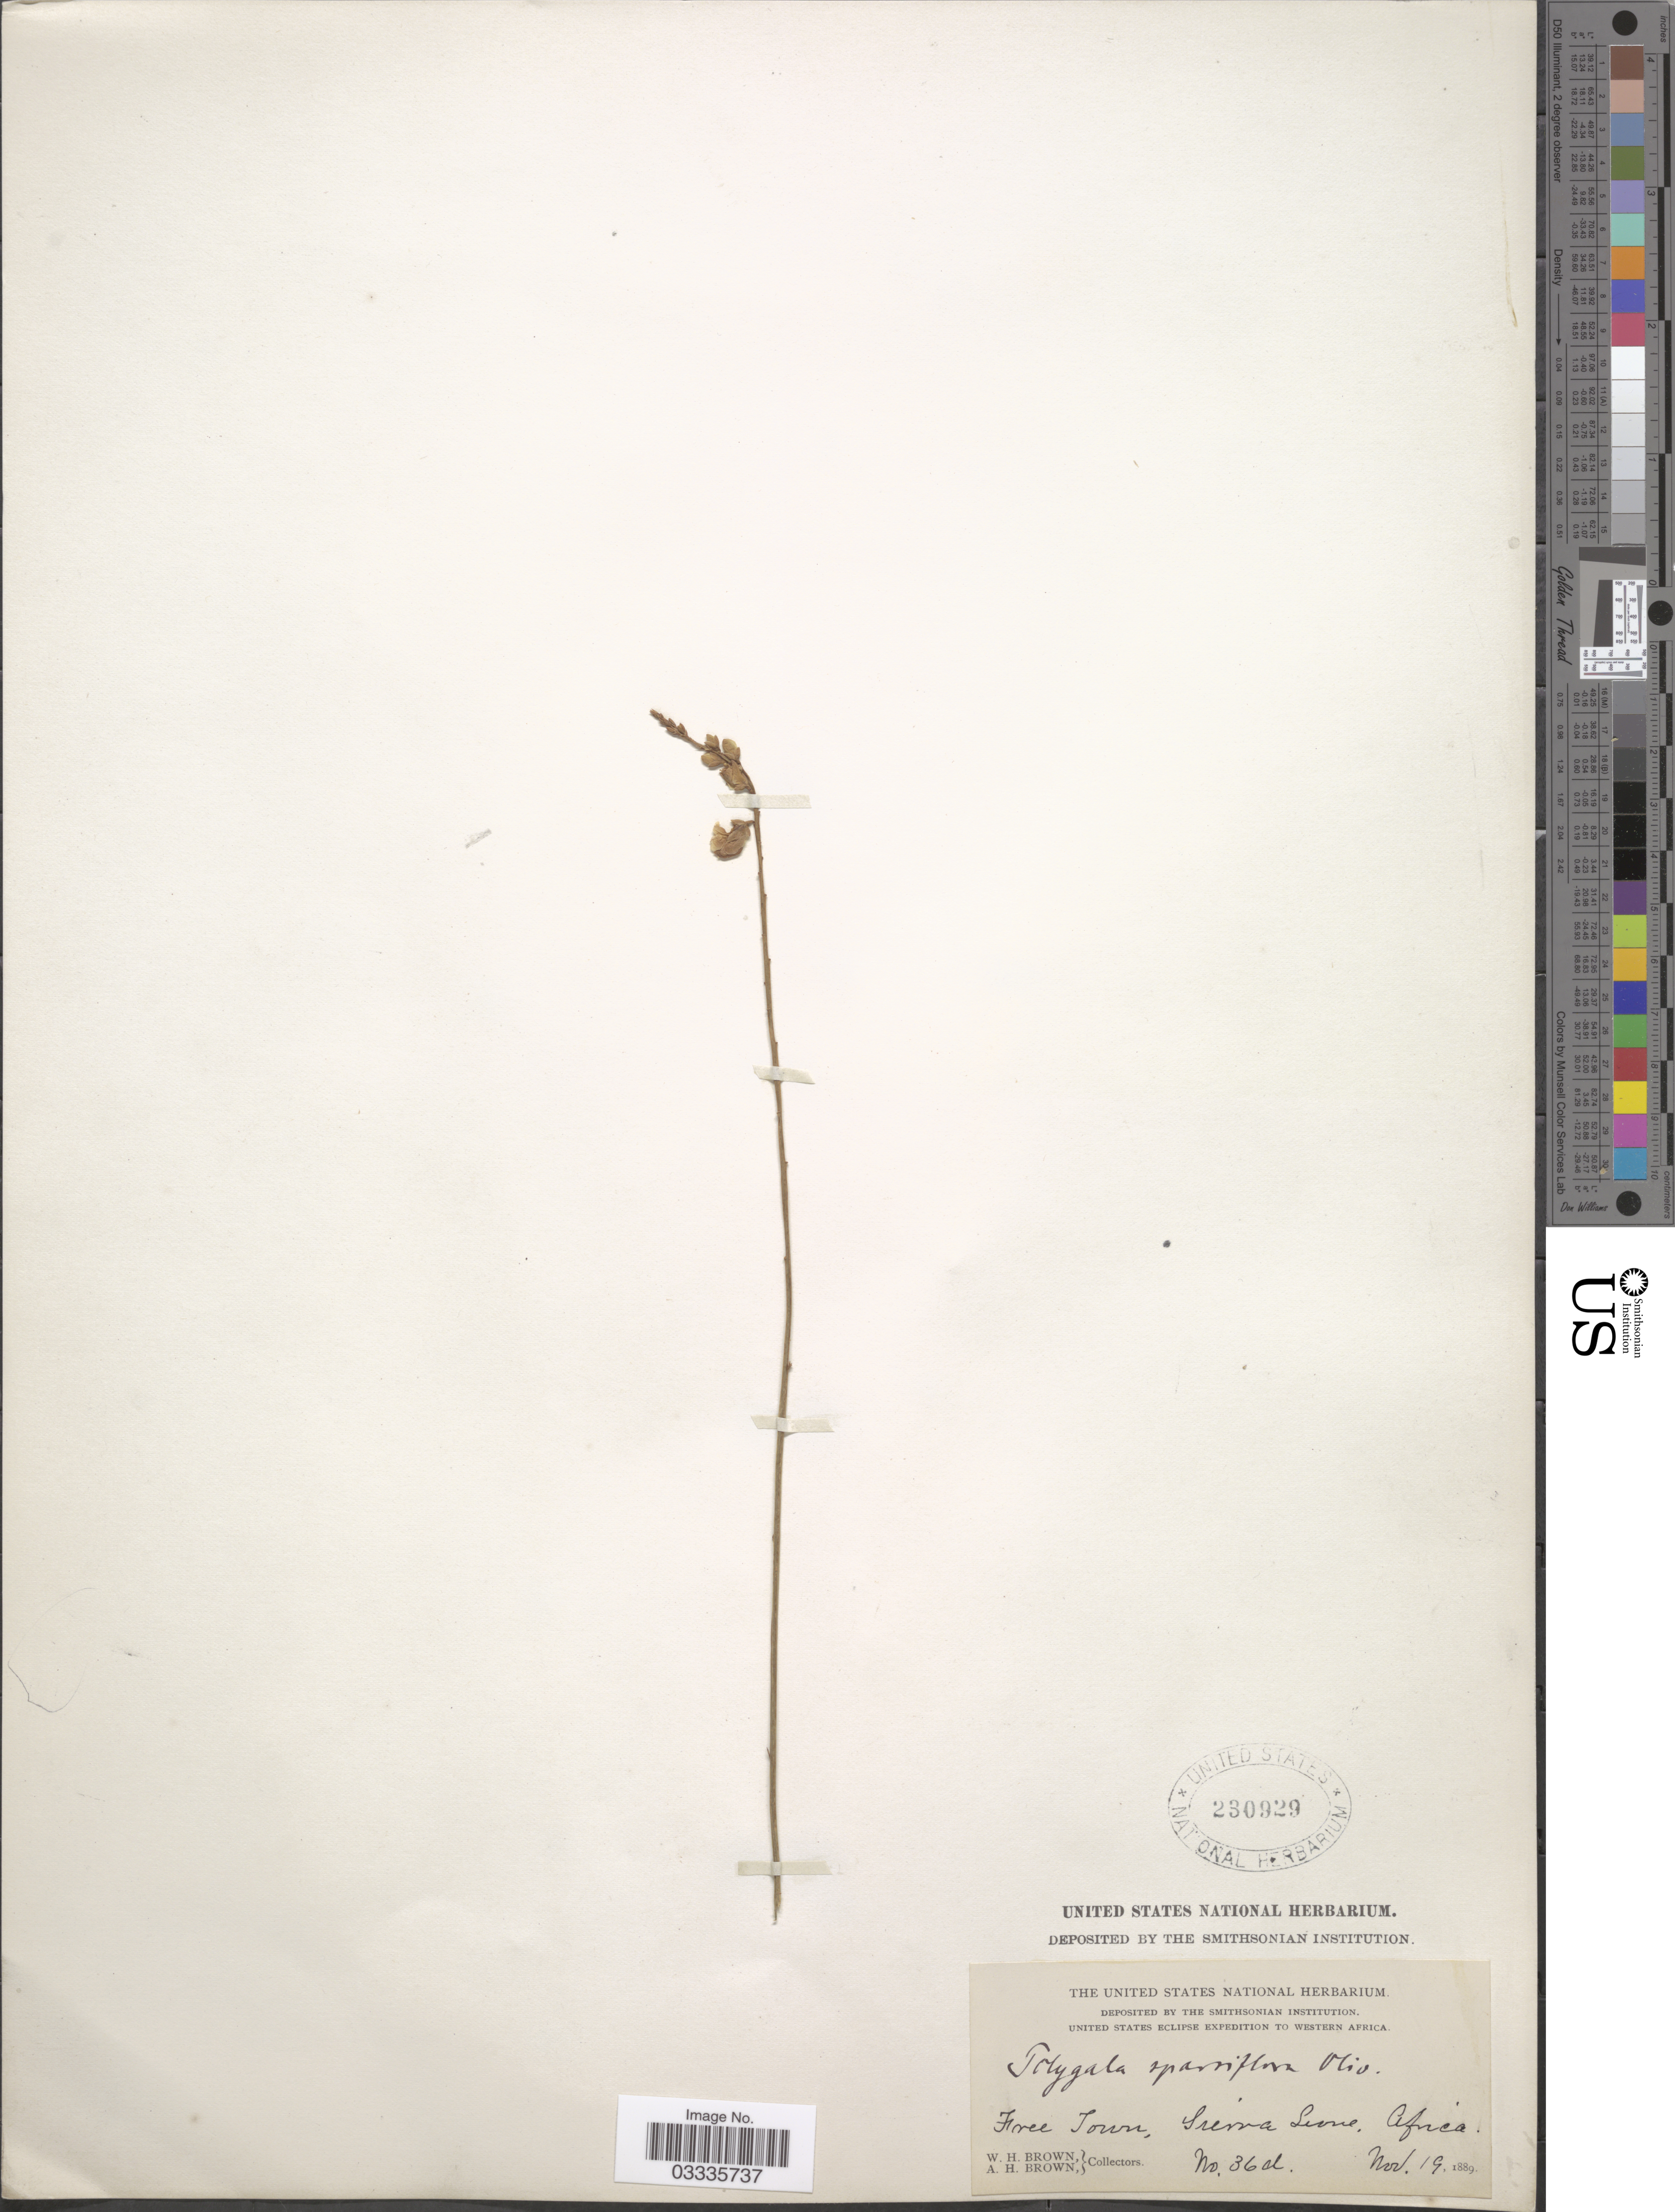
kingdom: Plantae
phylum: Tracheophyta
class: Magnoliopsida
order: Fabales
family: Polygalaceae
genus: Polygala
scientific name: Polygala sparsiflora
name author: Oliv.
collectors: W. H. Brown & A. H. Brown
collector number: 36d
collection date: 1889-11-19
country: Sierra Leone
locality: Western Africa. Free Town.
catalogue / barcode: US 230929